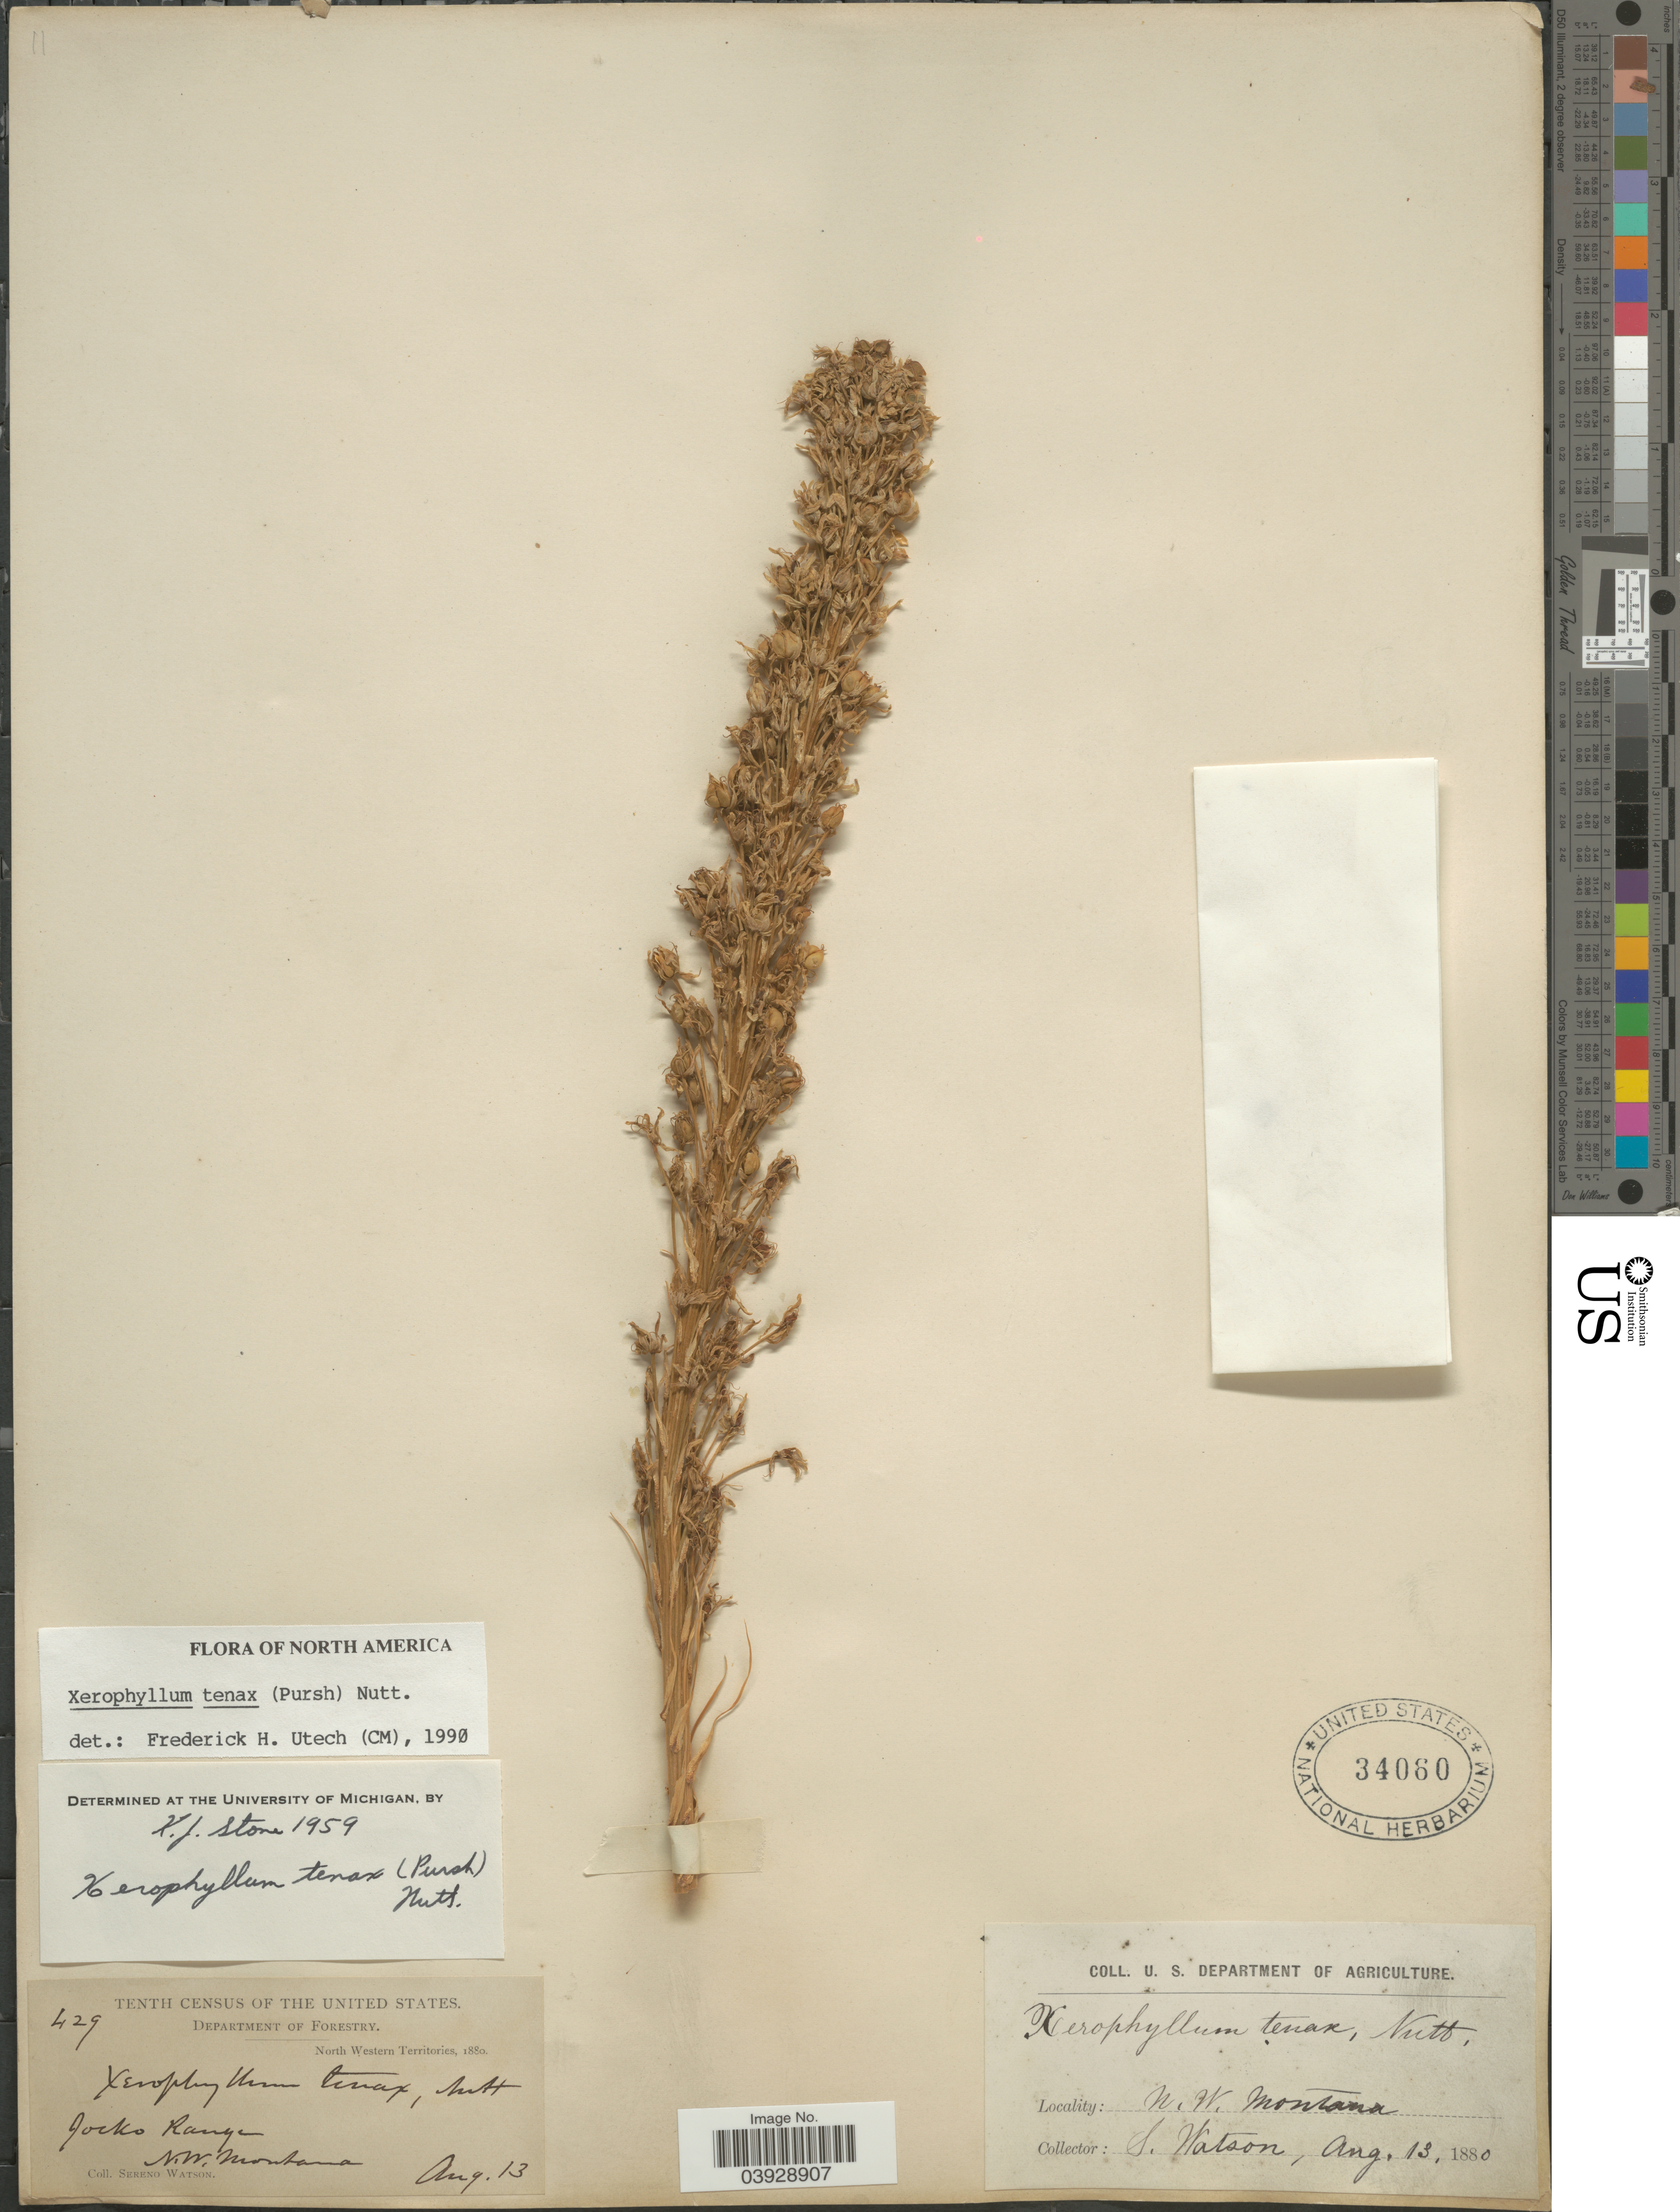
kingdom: Plantae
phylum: Tracheophyta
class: Liliopsida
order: Liliales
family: Melanthiaceae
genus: Xerophyllum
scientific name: Xerophyllum tenax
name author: (Pursh) Nutt.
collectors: S. Watson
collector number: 429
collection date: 1880-08-13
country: United States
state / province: Montana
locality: North Western Territories. Jocko Range. N.W. Montana.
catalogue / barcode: US 34060